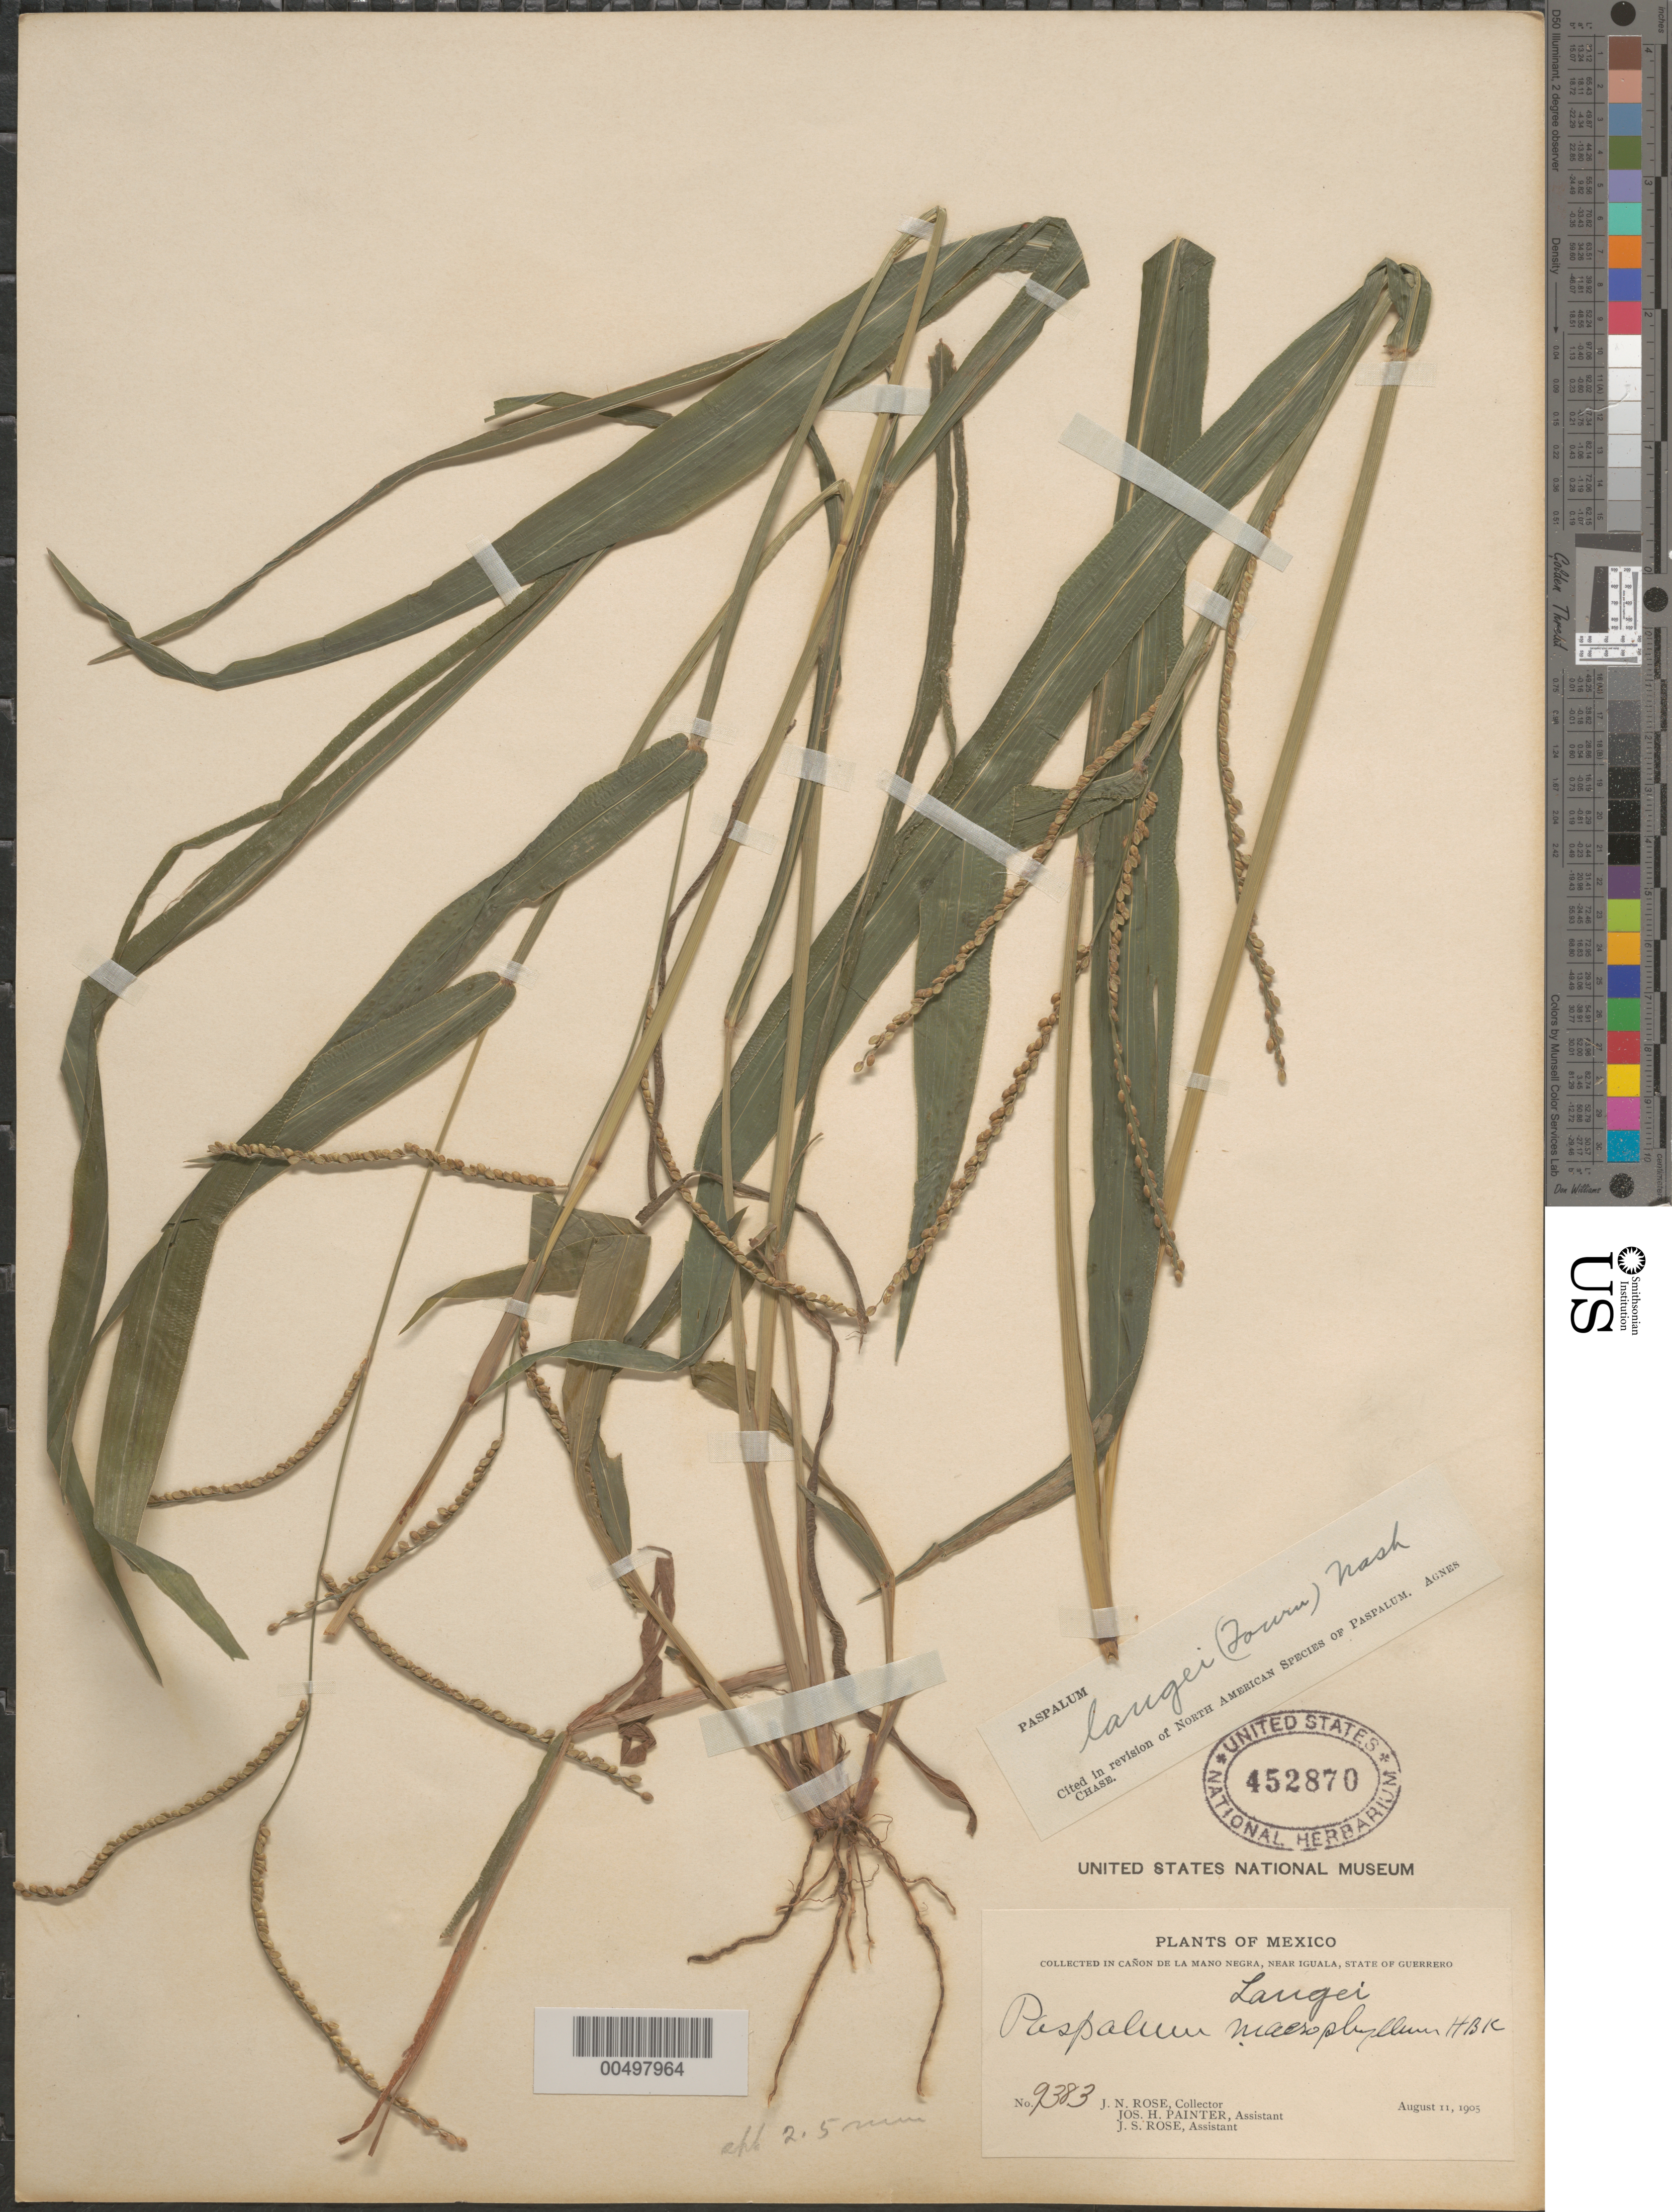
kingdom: Plantae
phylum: Tracheophyta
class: Liliopsida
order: Poales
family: Poaceae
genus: Paspalum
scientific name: Paspalum langei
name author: (E. Fourn.) Nash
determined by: Chase, [M.] Agnes, (US)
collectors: J. N. Rose, J. H. Painter & J. S. Rose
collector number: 9383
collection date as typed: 11 Aug 1905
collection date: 1905-08-11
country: Mexico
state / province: Guerrero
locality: Cañon de la Mano Negra, near Iguala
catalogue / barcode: US 452870